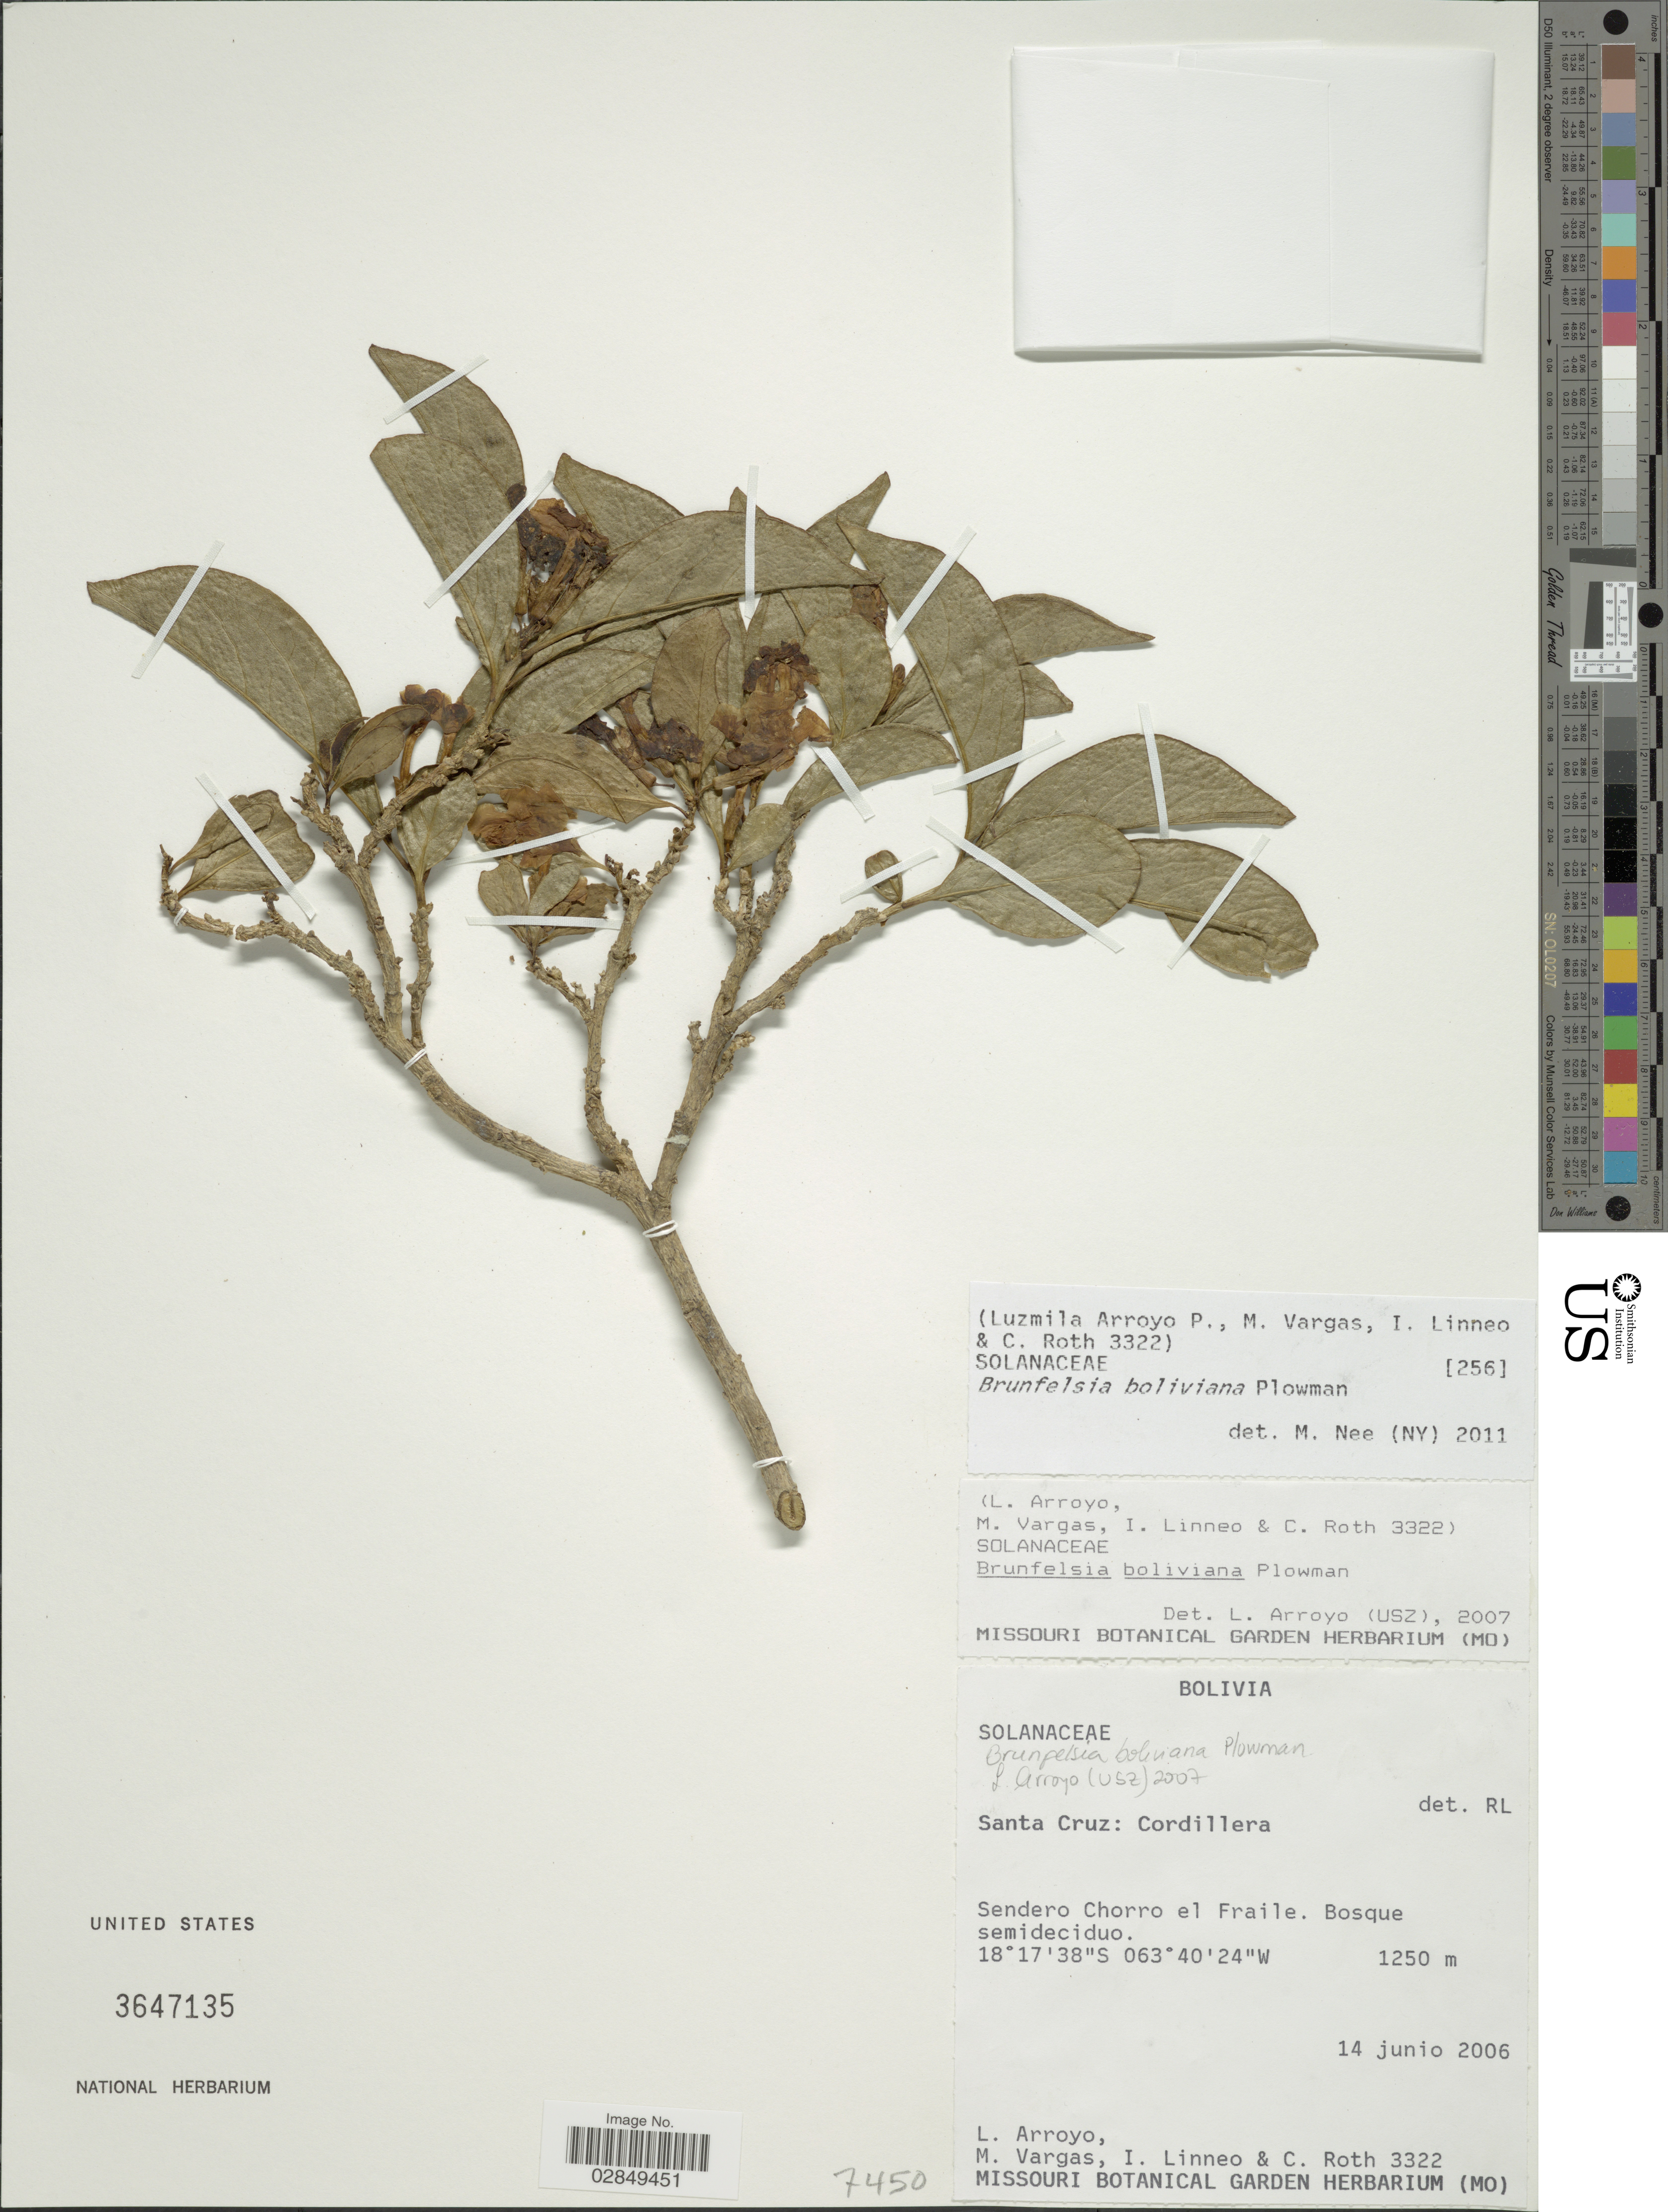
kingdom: Plantae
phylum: Tracheophyta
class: Magnoliopsida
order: Solanales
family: Solanaceae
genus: Brunfelsia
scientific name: Brunfelsia boliviana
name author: Plowman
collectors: L. Arroyo, M. Vargas, I. Linneo & C. Roth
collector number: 3322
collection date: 2006-06-14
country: Bolivia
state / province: Santa Cruz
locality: Santa Cruz: Cordillera. Sendero Chorro el Fraile.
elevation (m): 1250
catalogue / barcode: US 3647135